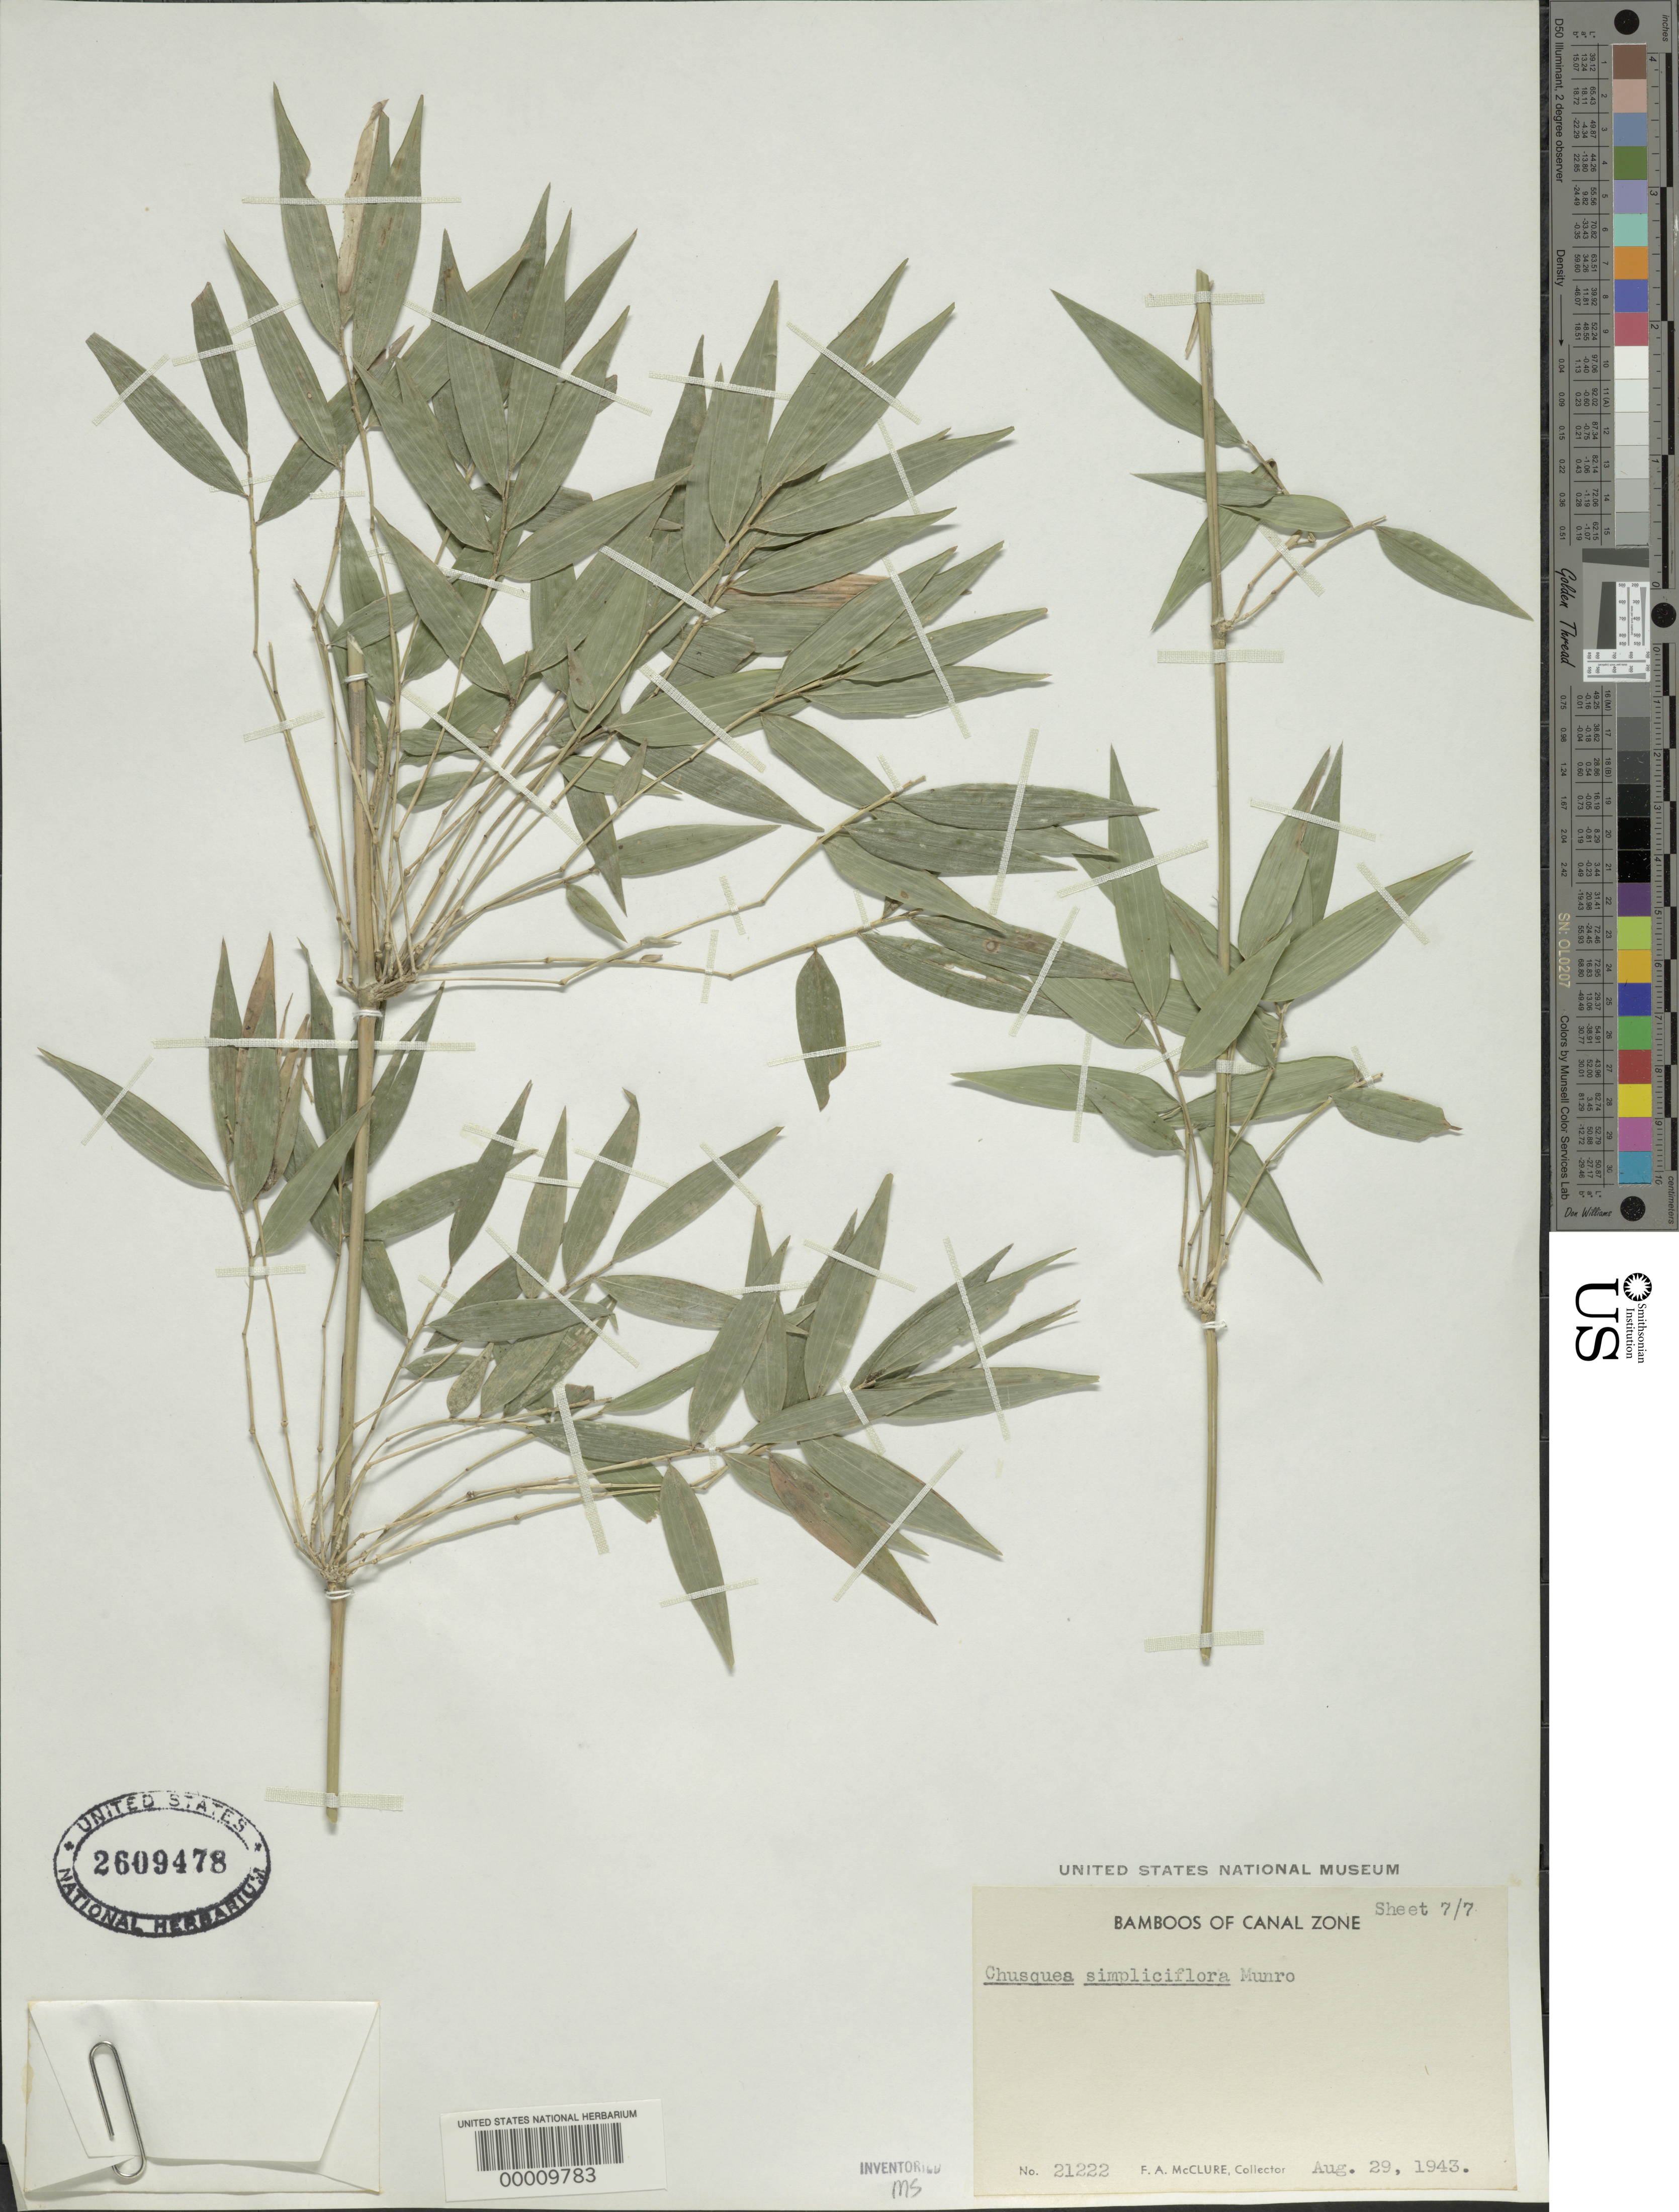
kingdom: Plantae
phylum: Tracheophyta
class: Liliopsida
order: Poales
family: Poaceae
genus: Chusquea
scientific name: Chusquea simpliciflora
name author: Munro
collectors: F. A. McClure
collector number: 21222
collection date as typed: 29 Aug 1943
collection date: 1943-08-29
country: Panama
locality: Esperimental Gardens-summit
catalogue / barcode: US 2609478